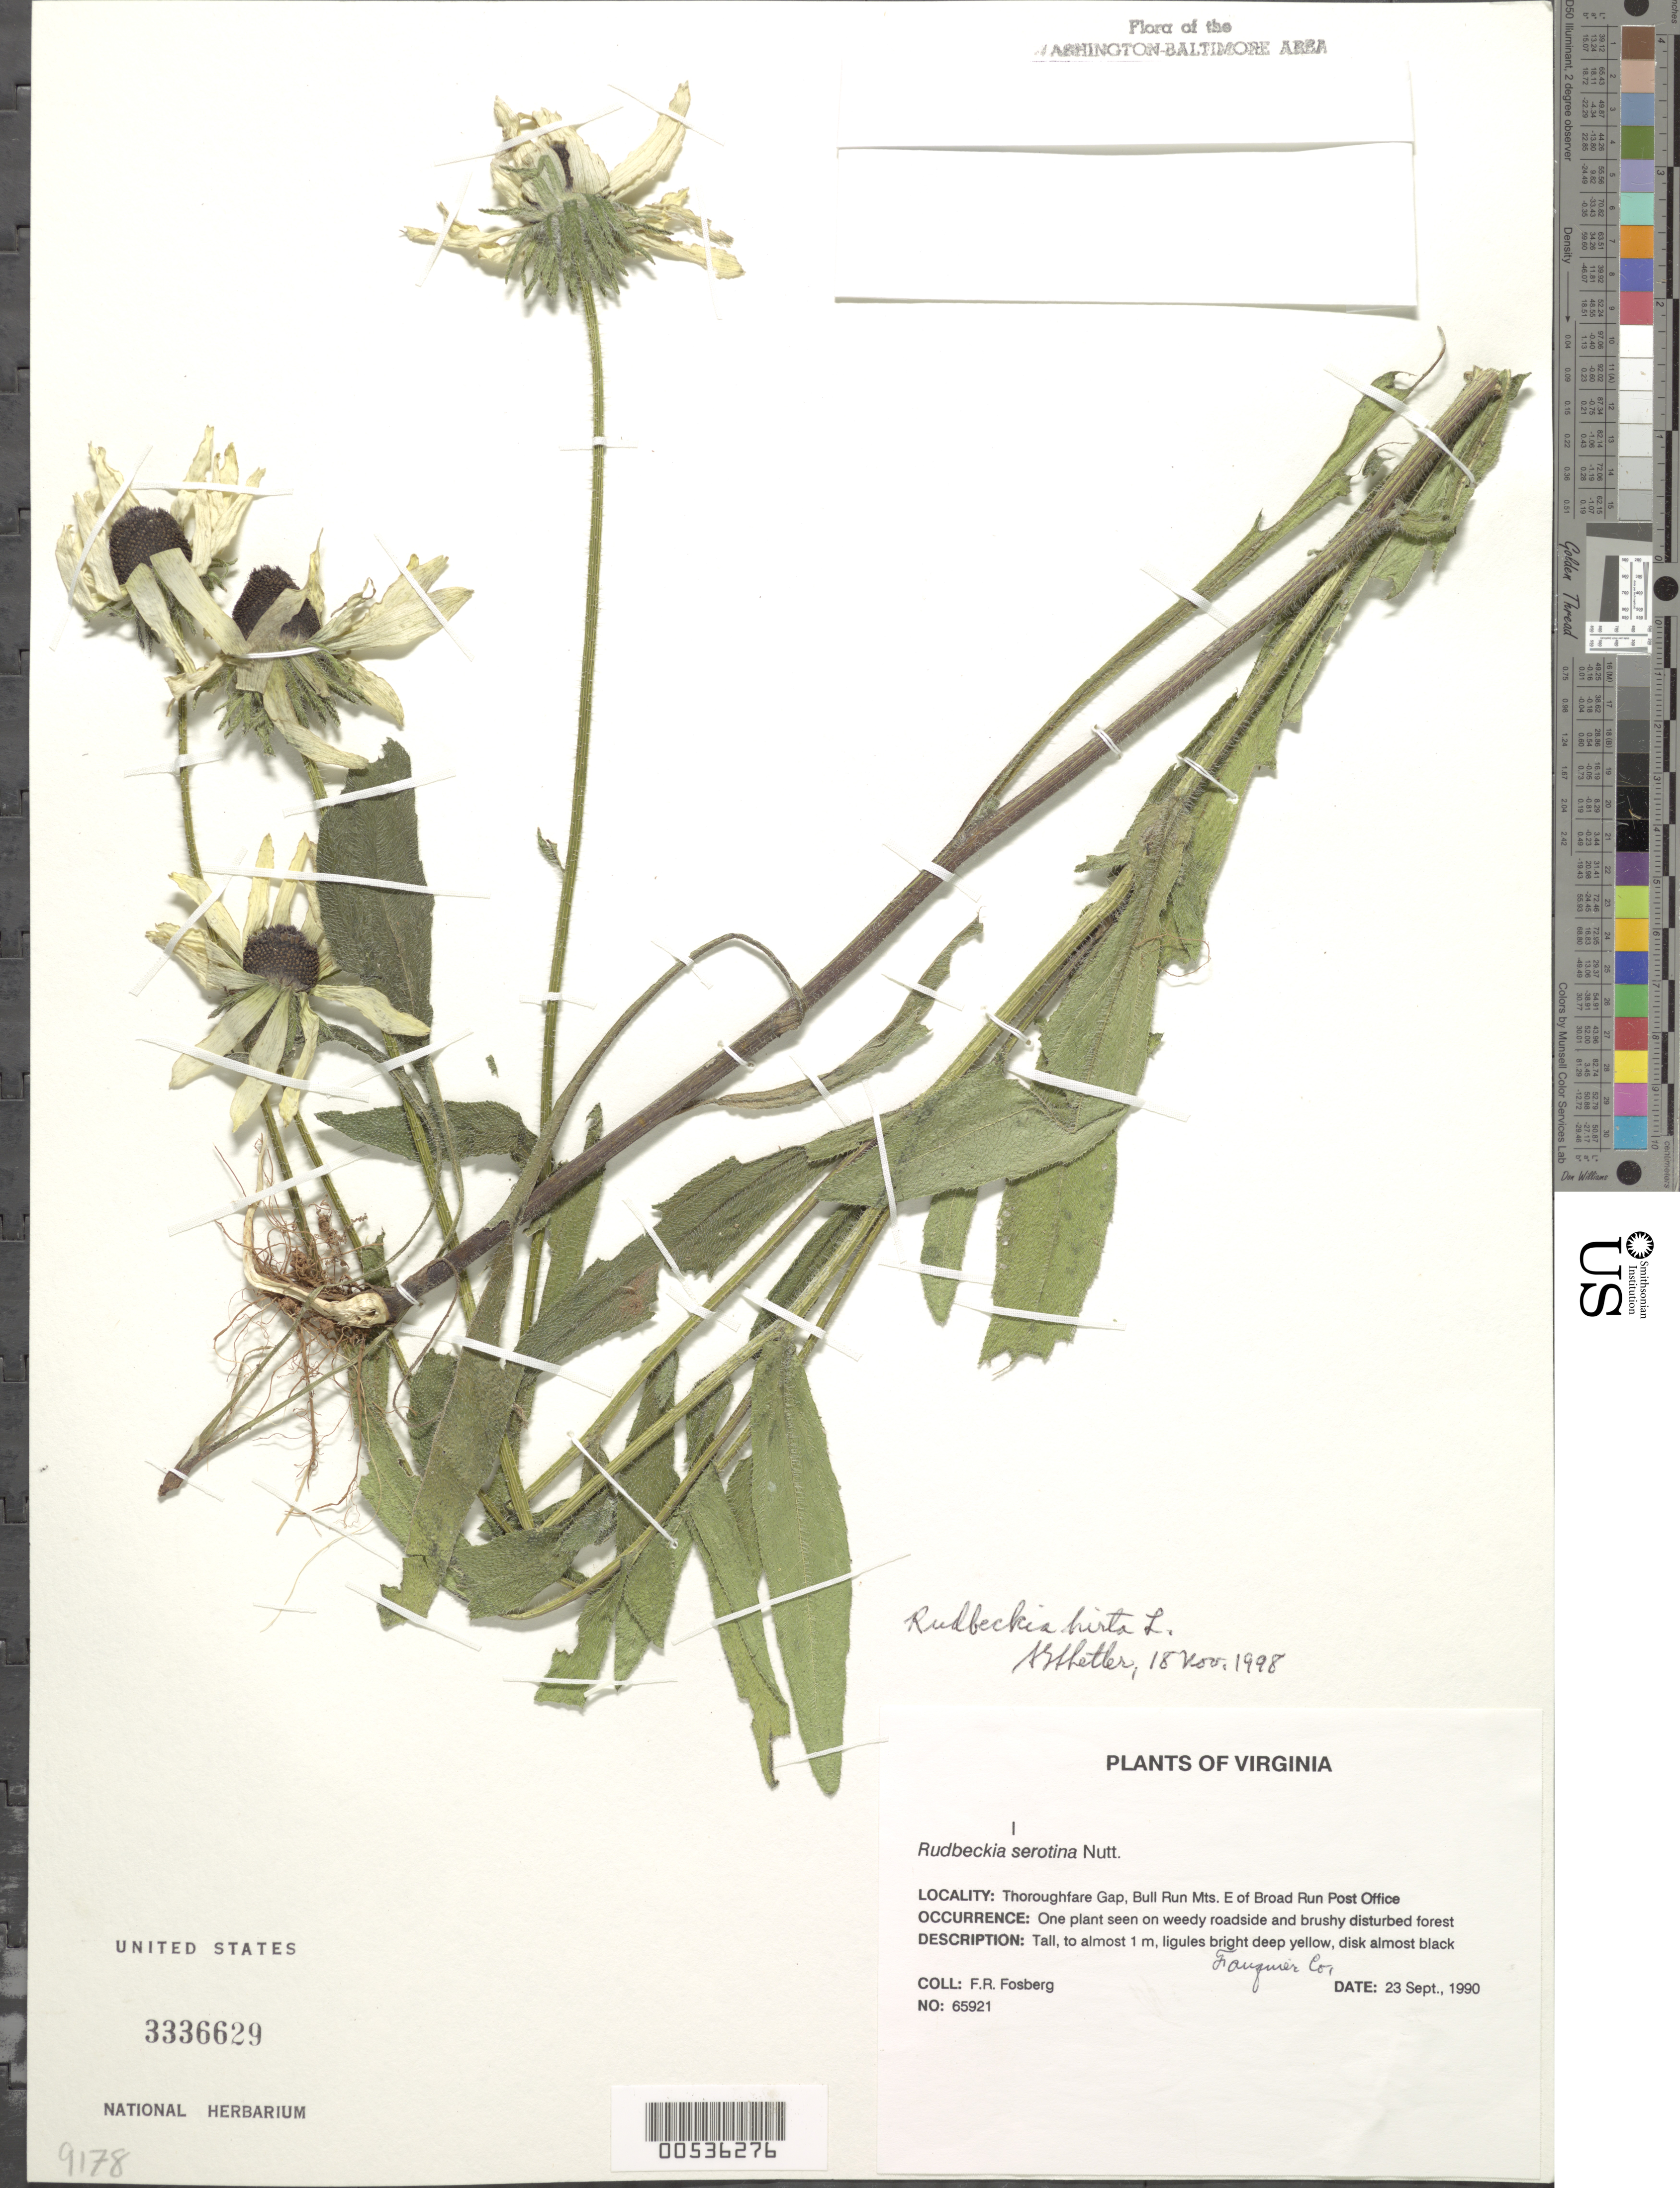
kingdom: Plantae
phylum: Tracheophyta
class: Magnoliopsida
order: Asterales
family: Asteraceae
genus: Rudbeckia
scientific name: Rudbeckia hirta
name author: L.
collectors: F. R. Fosberg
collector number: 65921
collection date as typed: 23 Sep 1990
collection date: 1990-09-23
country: United States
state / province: Virginia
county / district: Fauquier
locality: Thorofare Gap, Bull Run Mts., E of Broad Run Post Office Bull Run Mts.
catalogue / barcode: US 3336629